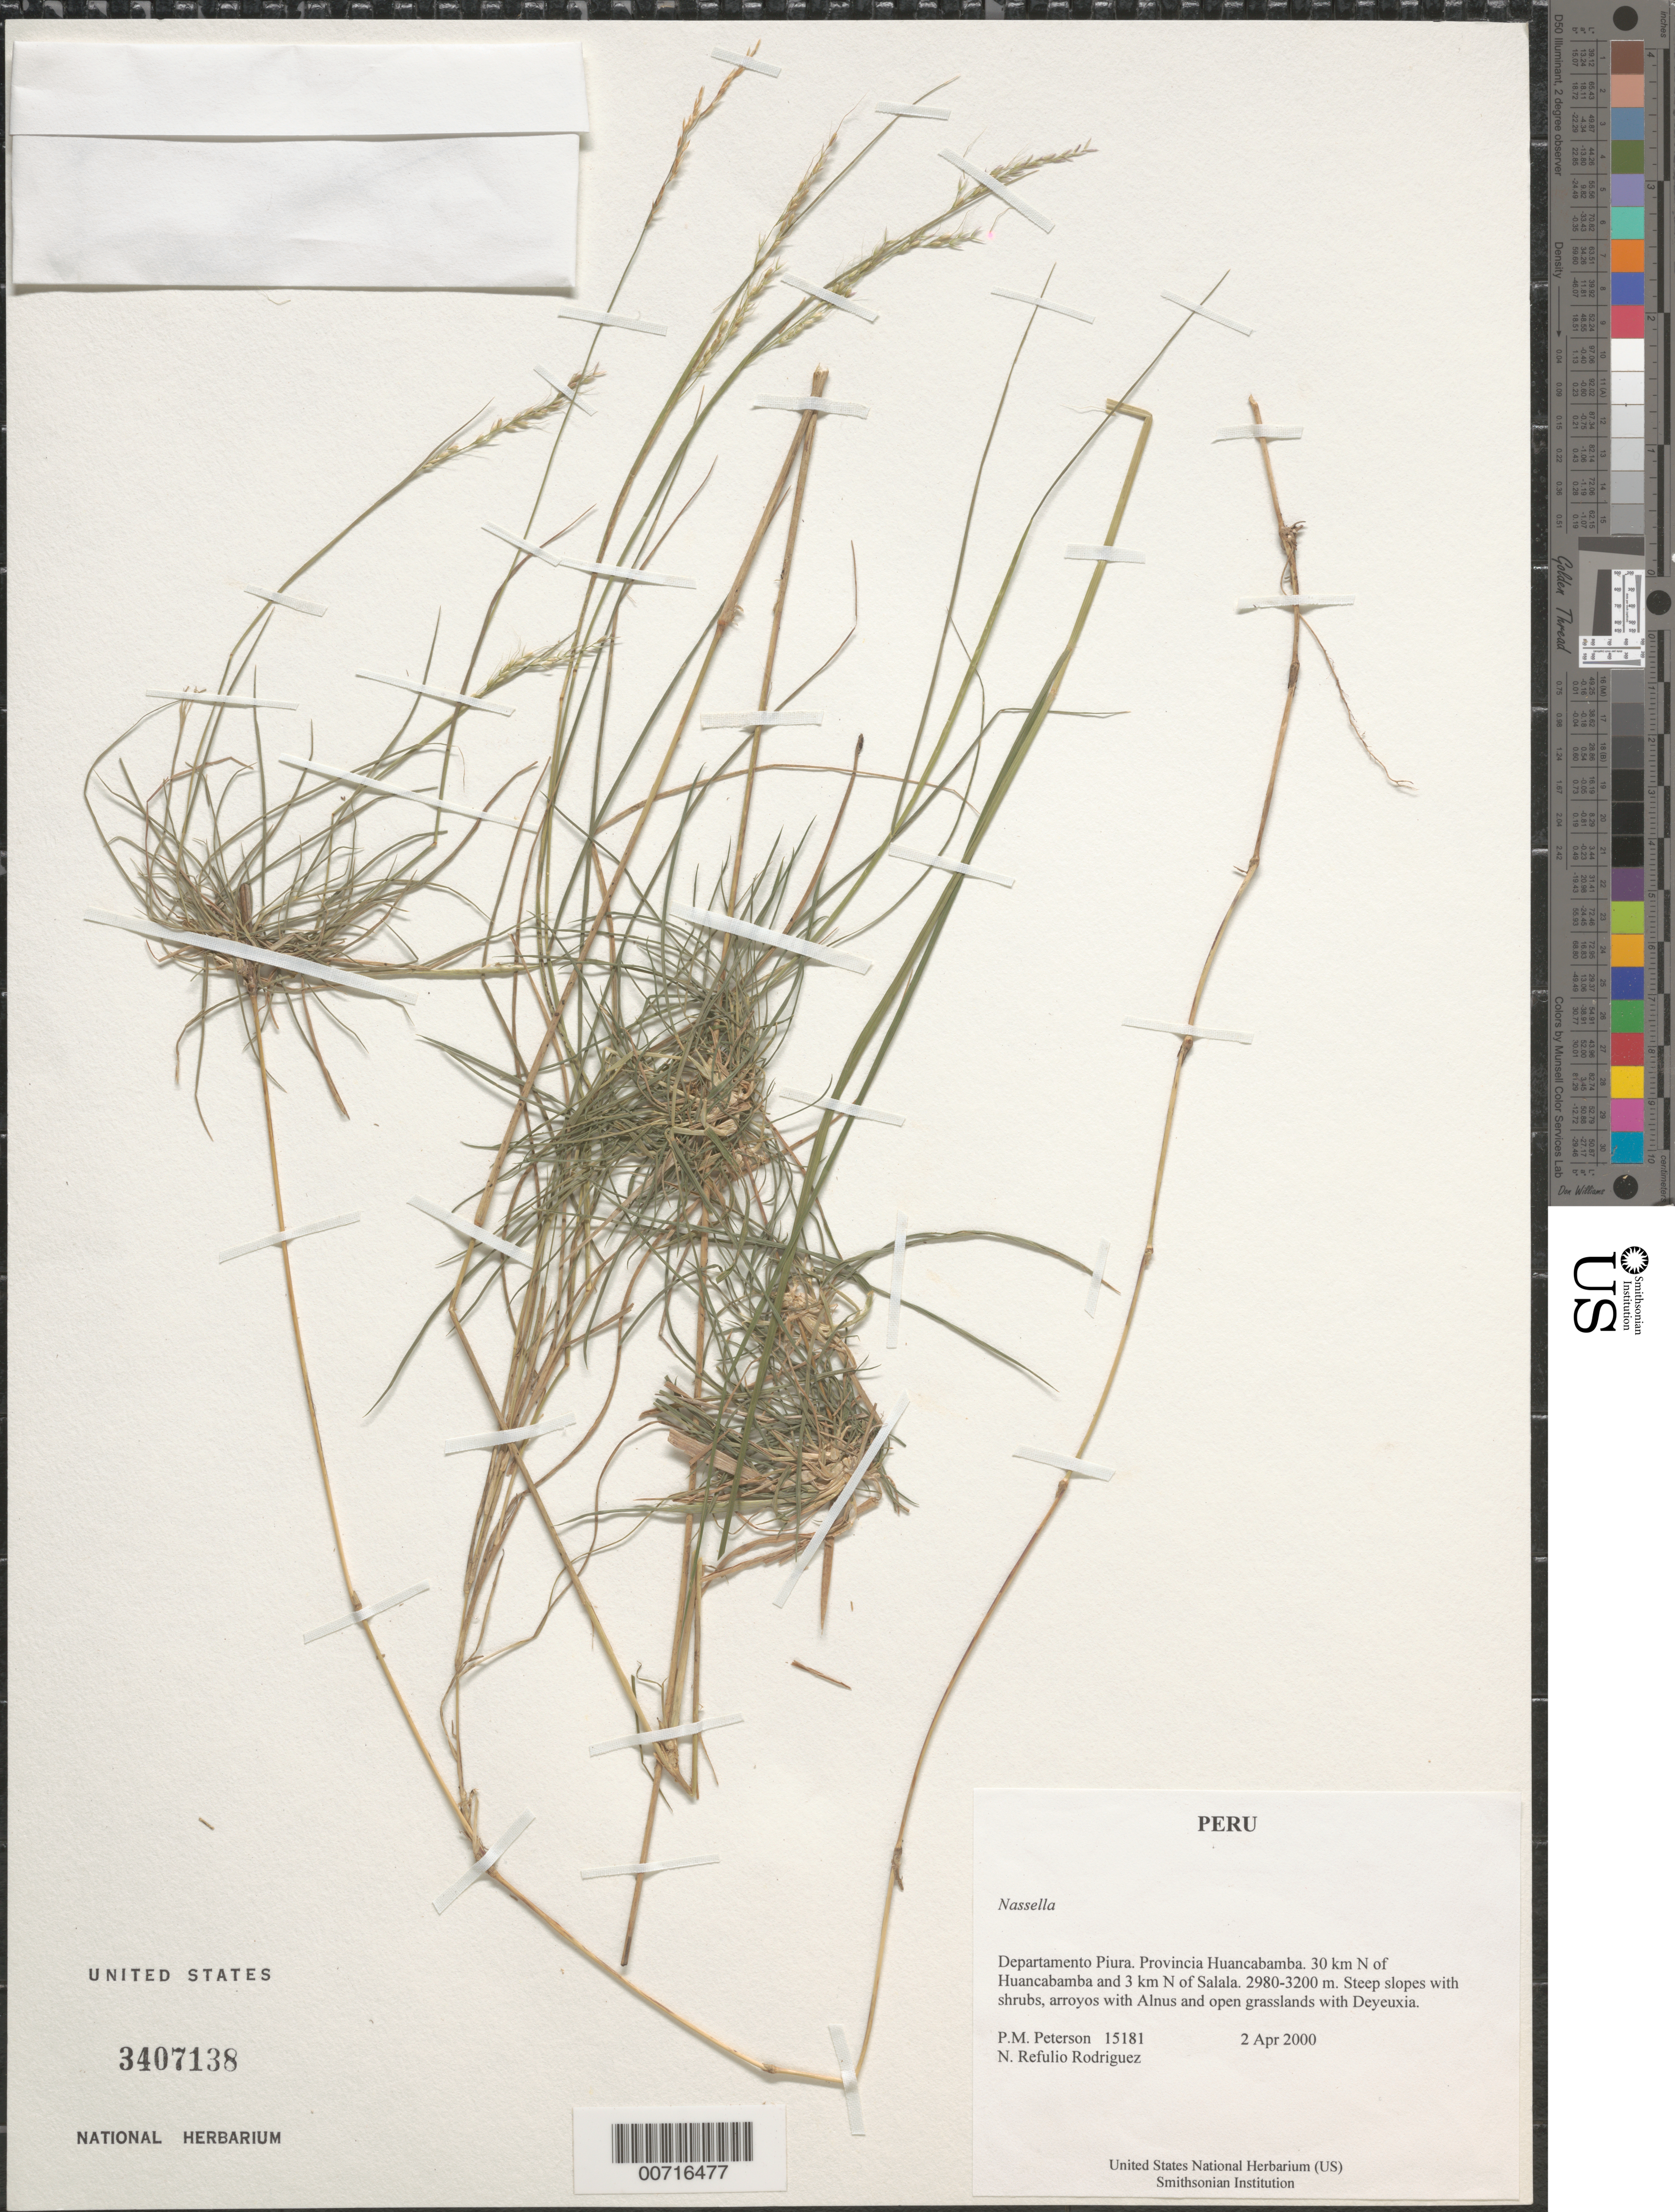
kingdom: Plantae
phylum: Tracheophyta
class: Liliopsida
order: Poales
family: Poaceae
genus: Nassella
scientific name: Nassella sp.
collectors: P. M. Peterson & N. Refulio-Rodríguez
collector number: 15181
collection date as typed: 02 Apr 2000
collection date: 2000-04-02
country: Peru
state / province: Piura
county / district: Huancabamba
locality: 30 km N of Huancabamba and 3 km N of Salala.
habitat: Steep slopes with shrubs, arroyos with Alnus and open grasslands with Deyeuxia.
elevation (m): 2980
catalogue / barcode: US 3407138